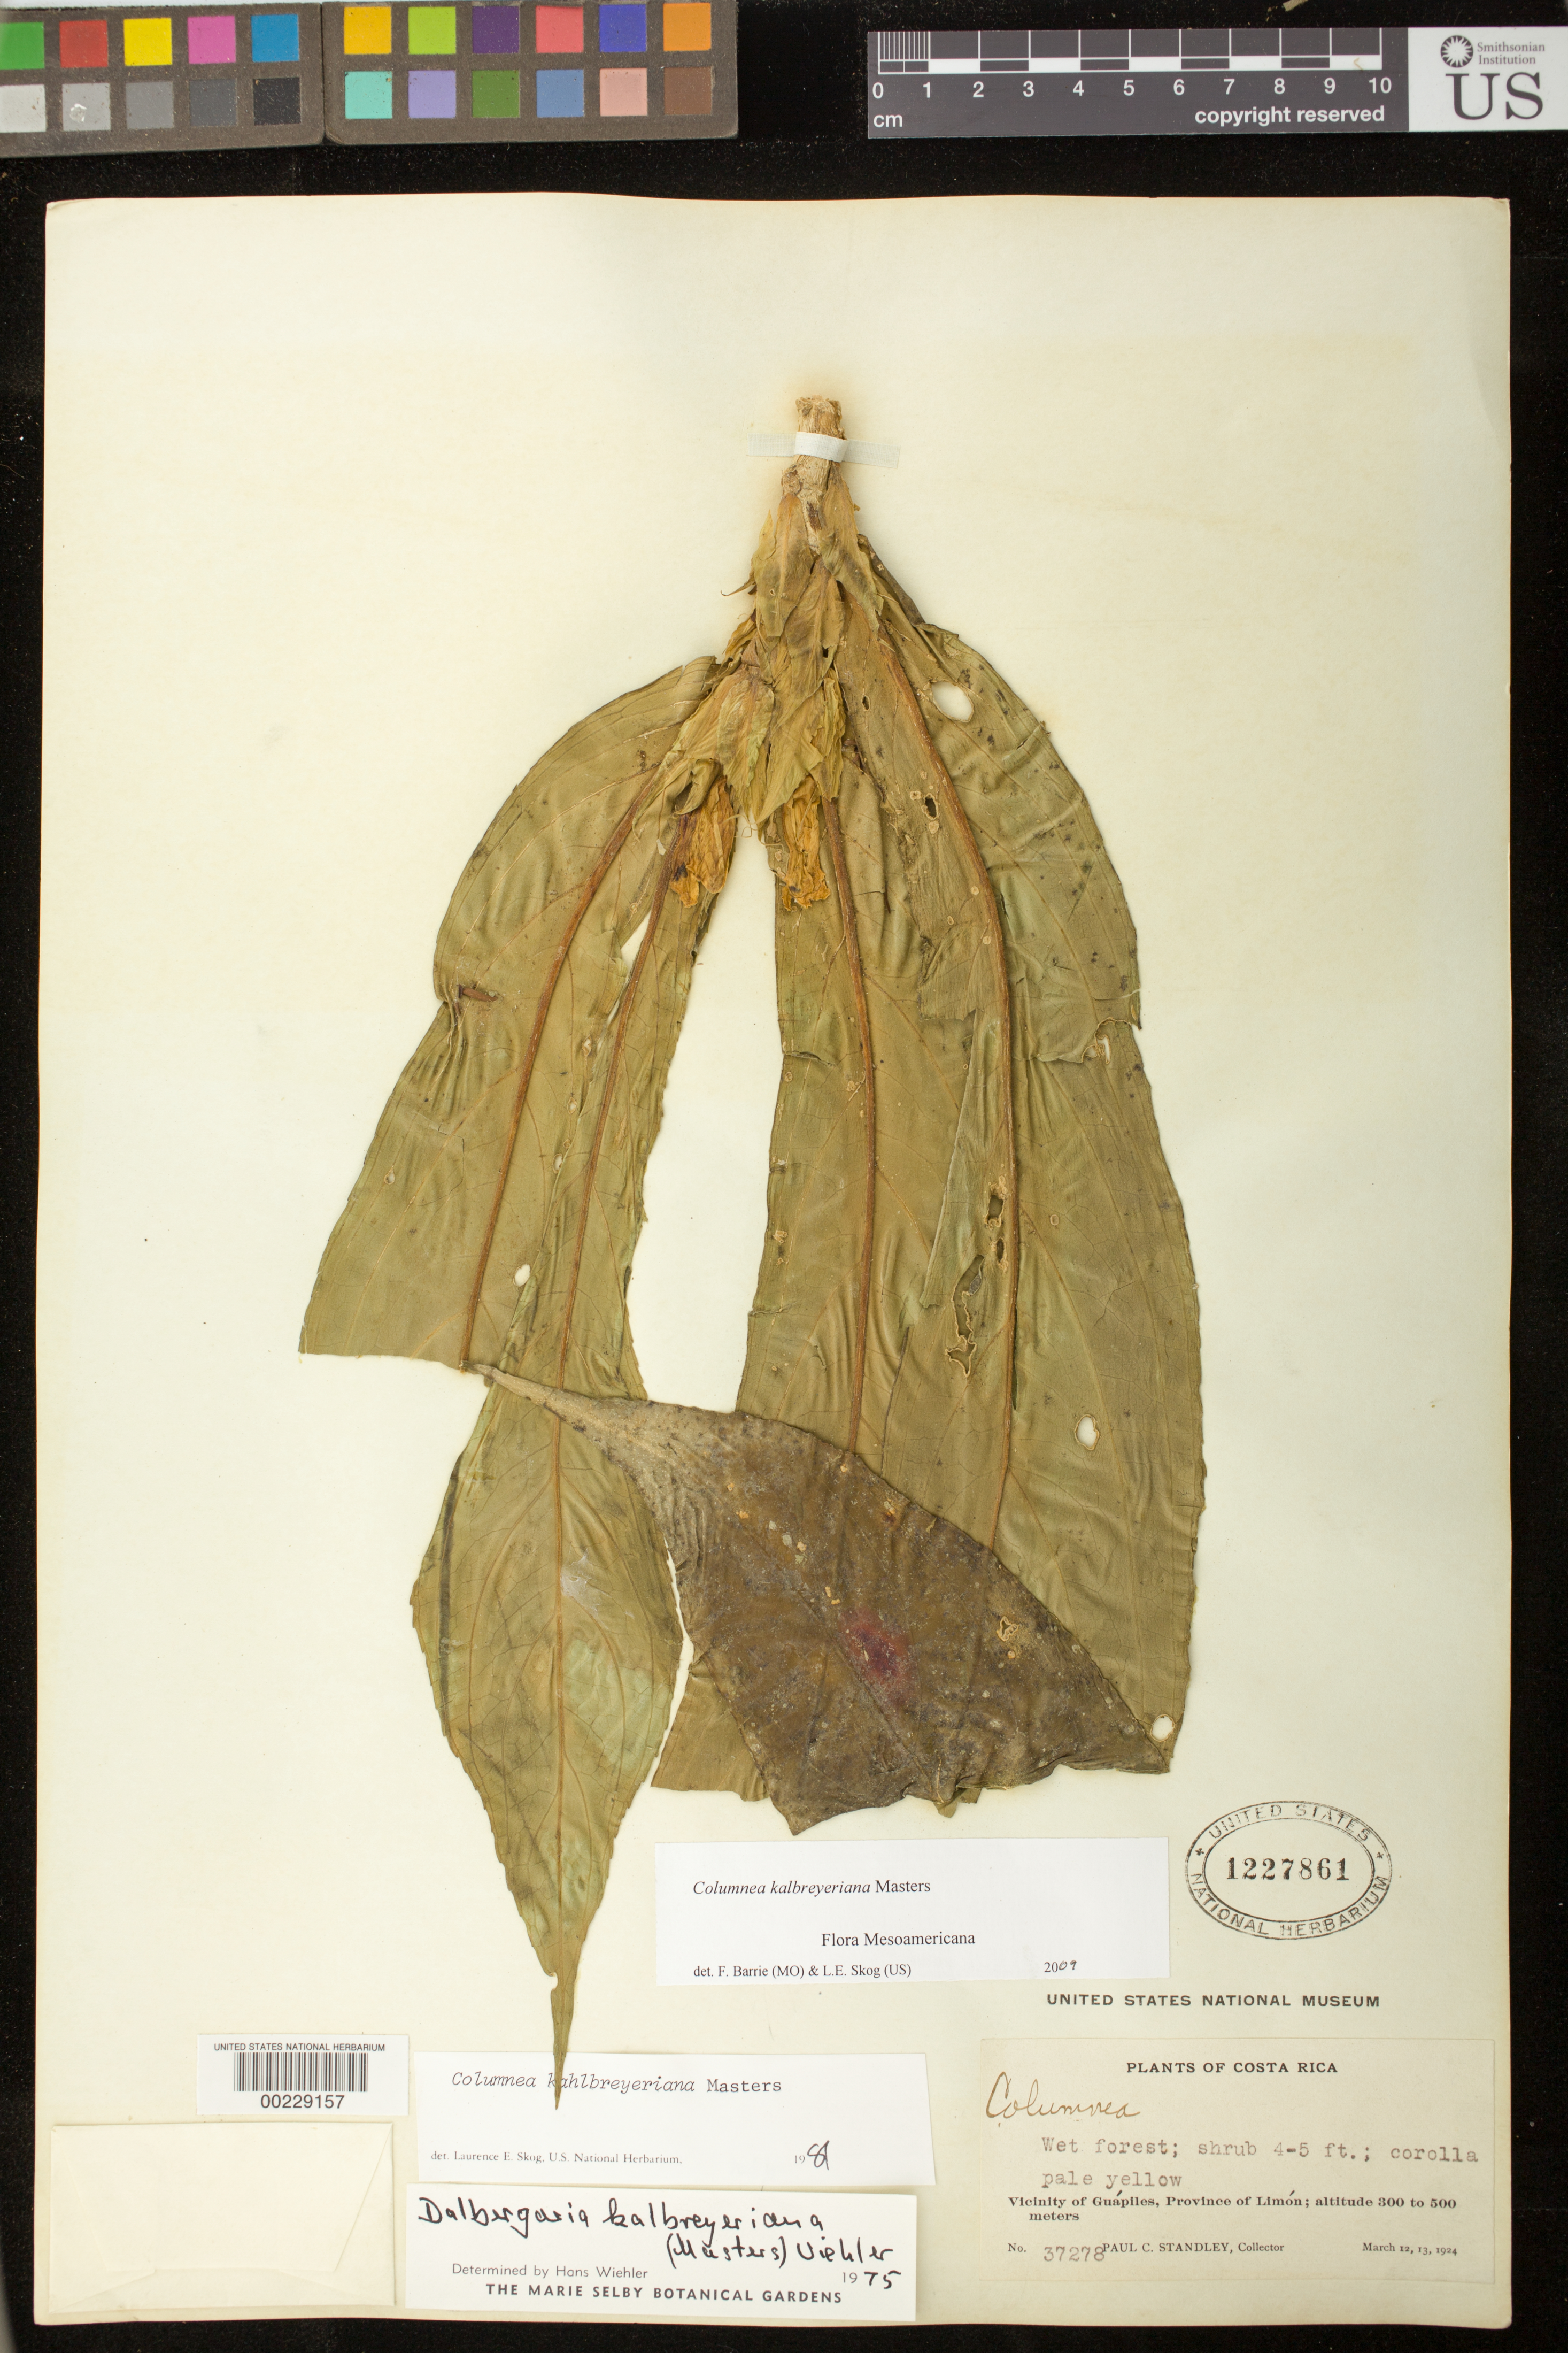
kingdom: Plantae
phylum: Tracheophyta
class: Magnoliopsida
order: Lamiales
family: Gesneriaceae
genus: Columnea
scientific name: Columnea kalbreyeriana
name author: Mast.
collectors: P. C. Standley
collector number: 37278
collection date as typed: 12-13 Mar 1924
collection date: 1924-03-12/1924-03-13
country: Costa Rica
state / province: Limón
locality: Vicinity of Guapiles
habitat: Wet forest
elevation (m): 300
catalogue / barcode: US 1227861